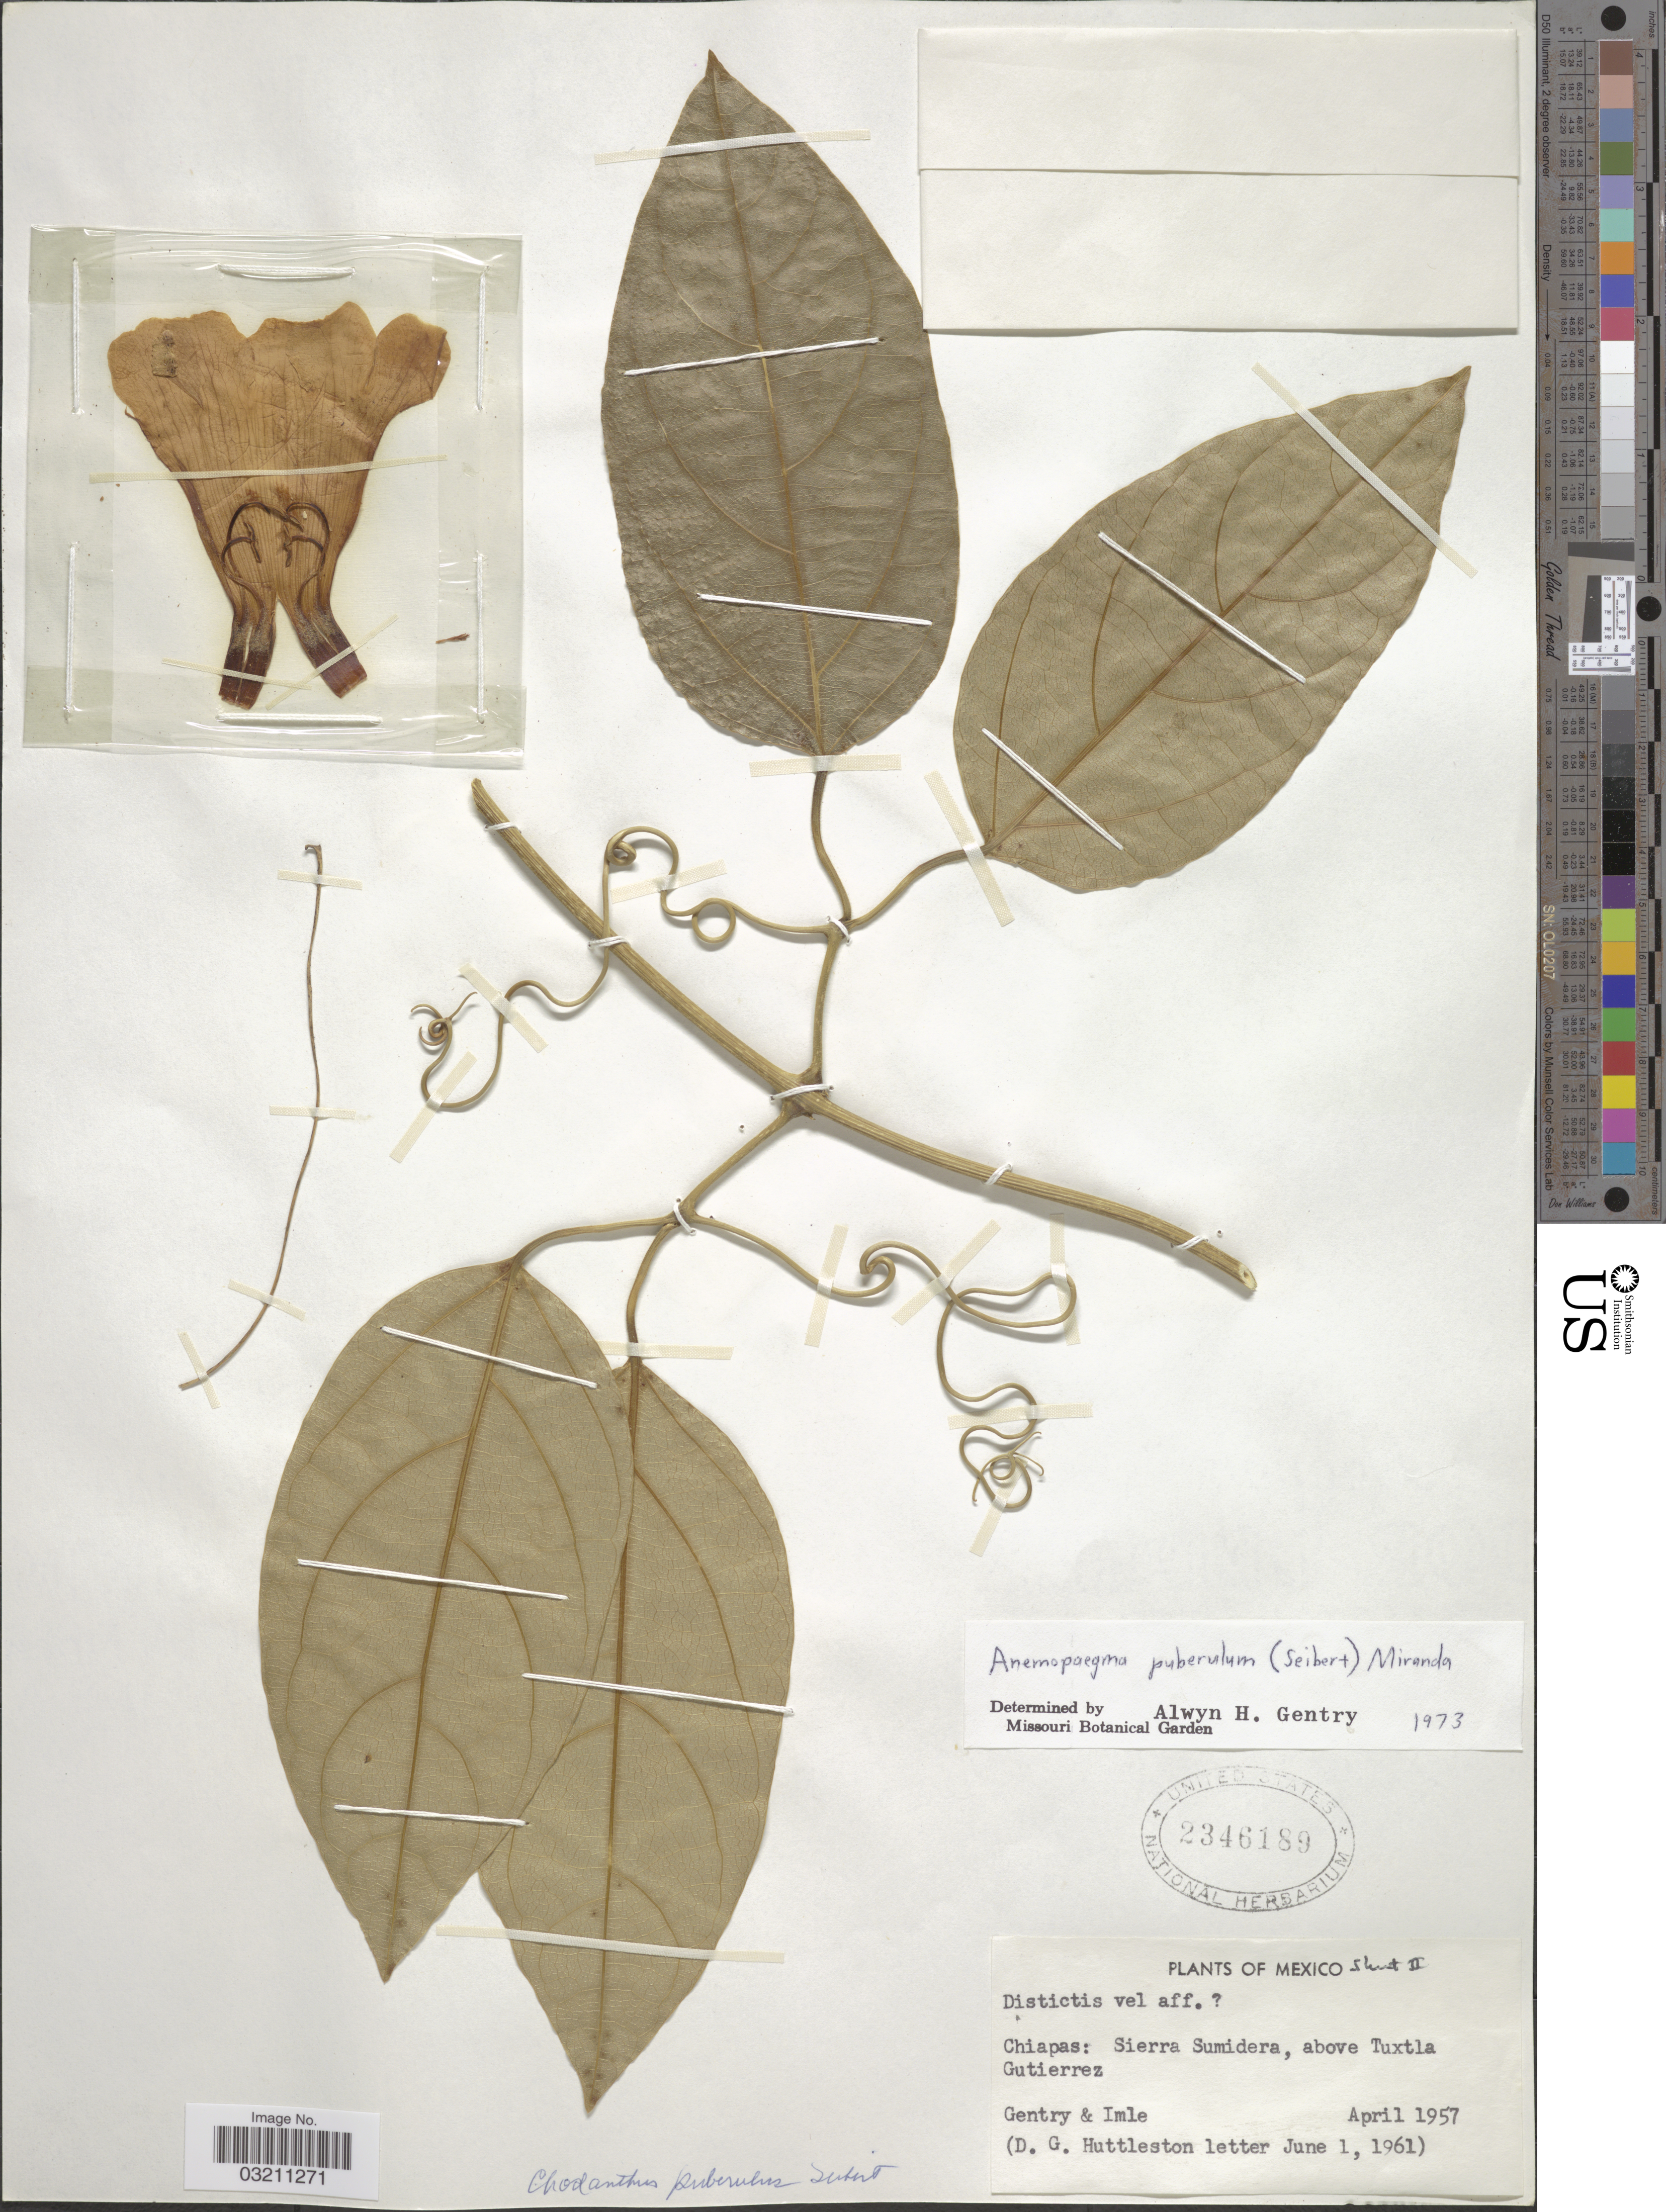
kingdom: Plantae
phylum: Tracheophyta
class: Magnoliopsida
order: Lamiales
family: Bignoniaceae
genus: Anemopaegma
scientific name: Anemopaegma puberulum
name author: (Seibert) Miranda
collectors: Gentry, -- & Imle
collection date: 1957-04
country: Mexico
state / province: Chiapas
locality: Sierra Sumidera, above Tuxtla Gutierrez.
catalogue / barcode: US 2346189